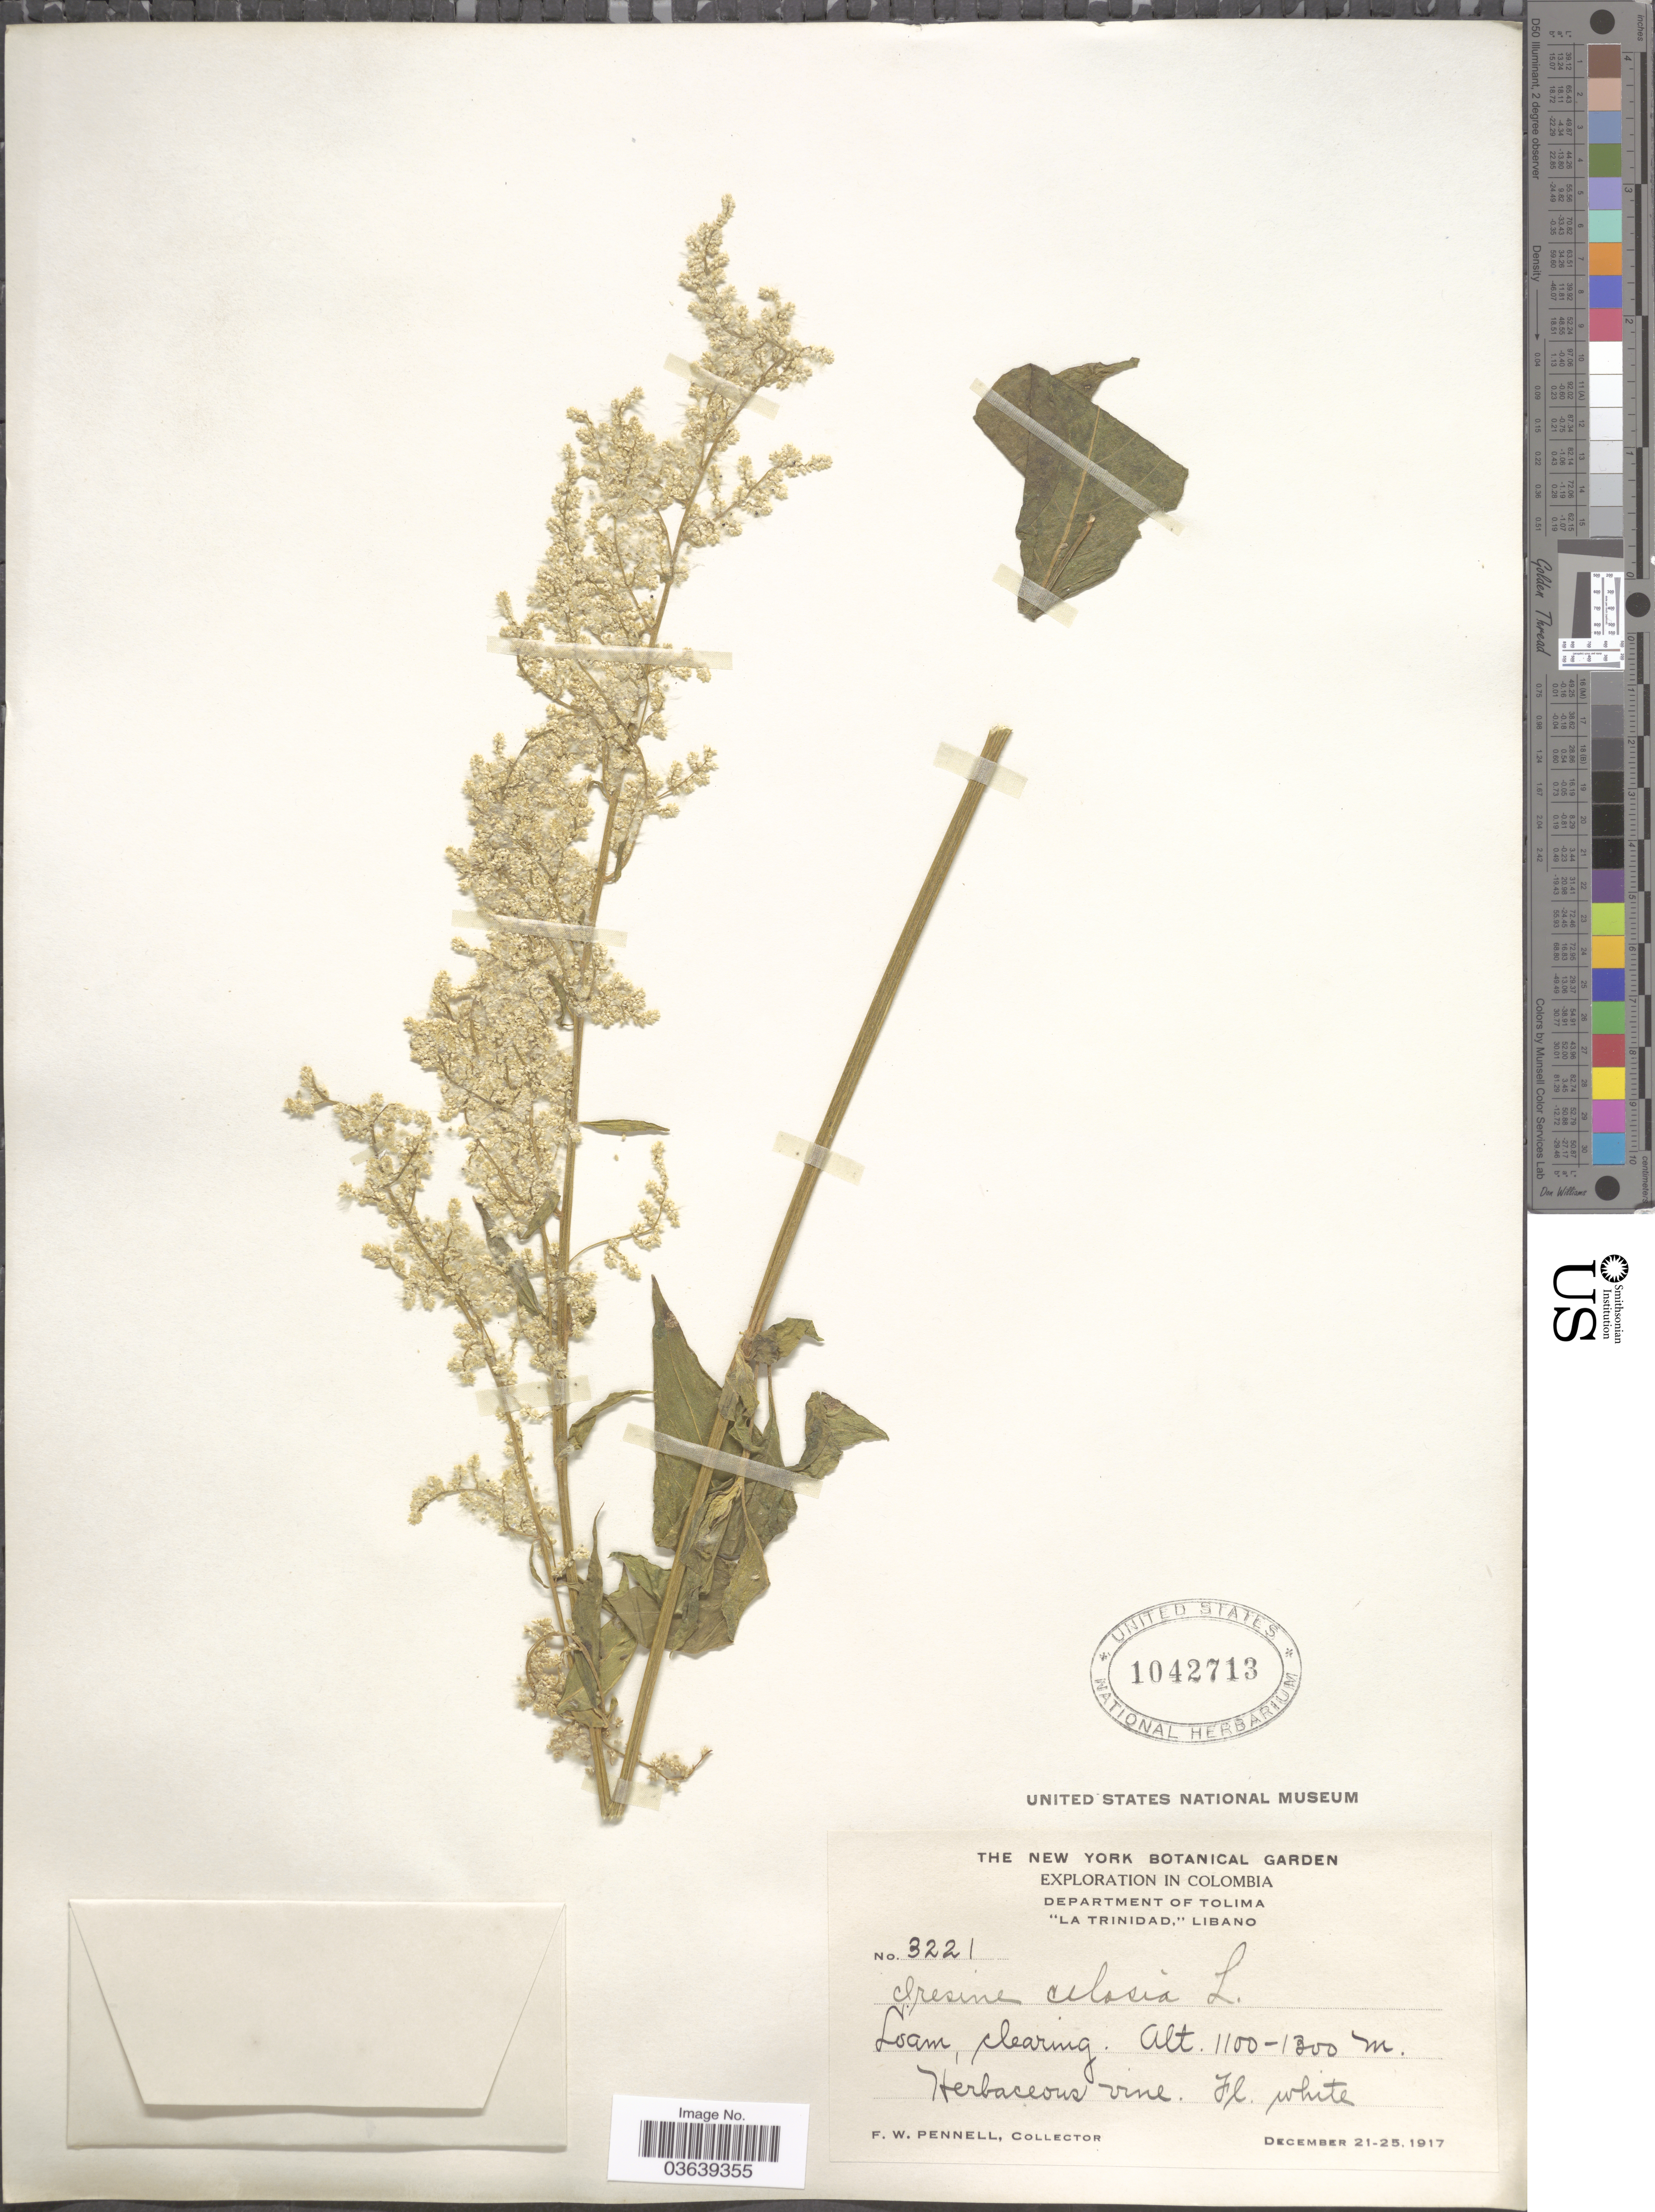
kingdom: Plantae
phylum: Tracheophyta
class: Magnoliopsida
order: Caryophyllales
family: Amaranthaceae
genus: Iresine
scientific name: Iresine celosia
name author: L.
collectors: F. W. Pennell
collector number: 3221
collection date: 1917-12-21/1917-12-25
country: Colombia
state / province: Tolima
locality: Department of Tolima. "La Trinidad," Libano.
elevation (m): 1100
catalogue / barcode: US 1042713